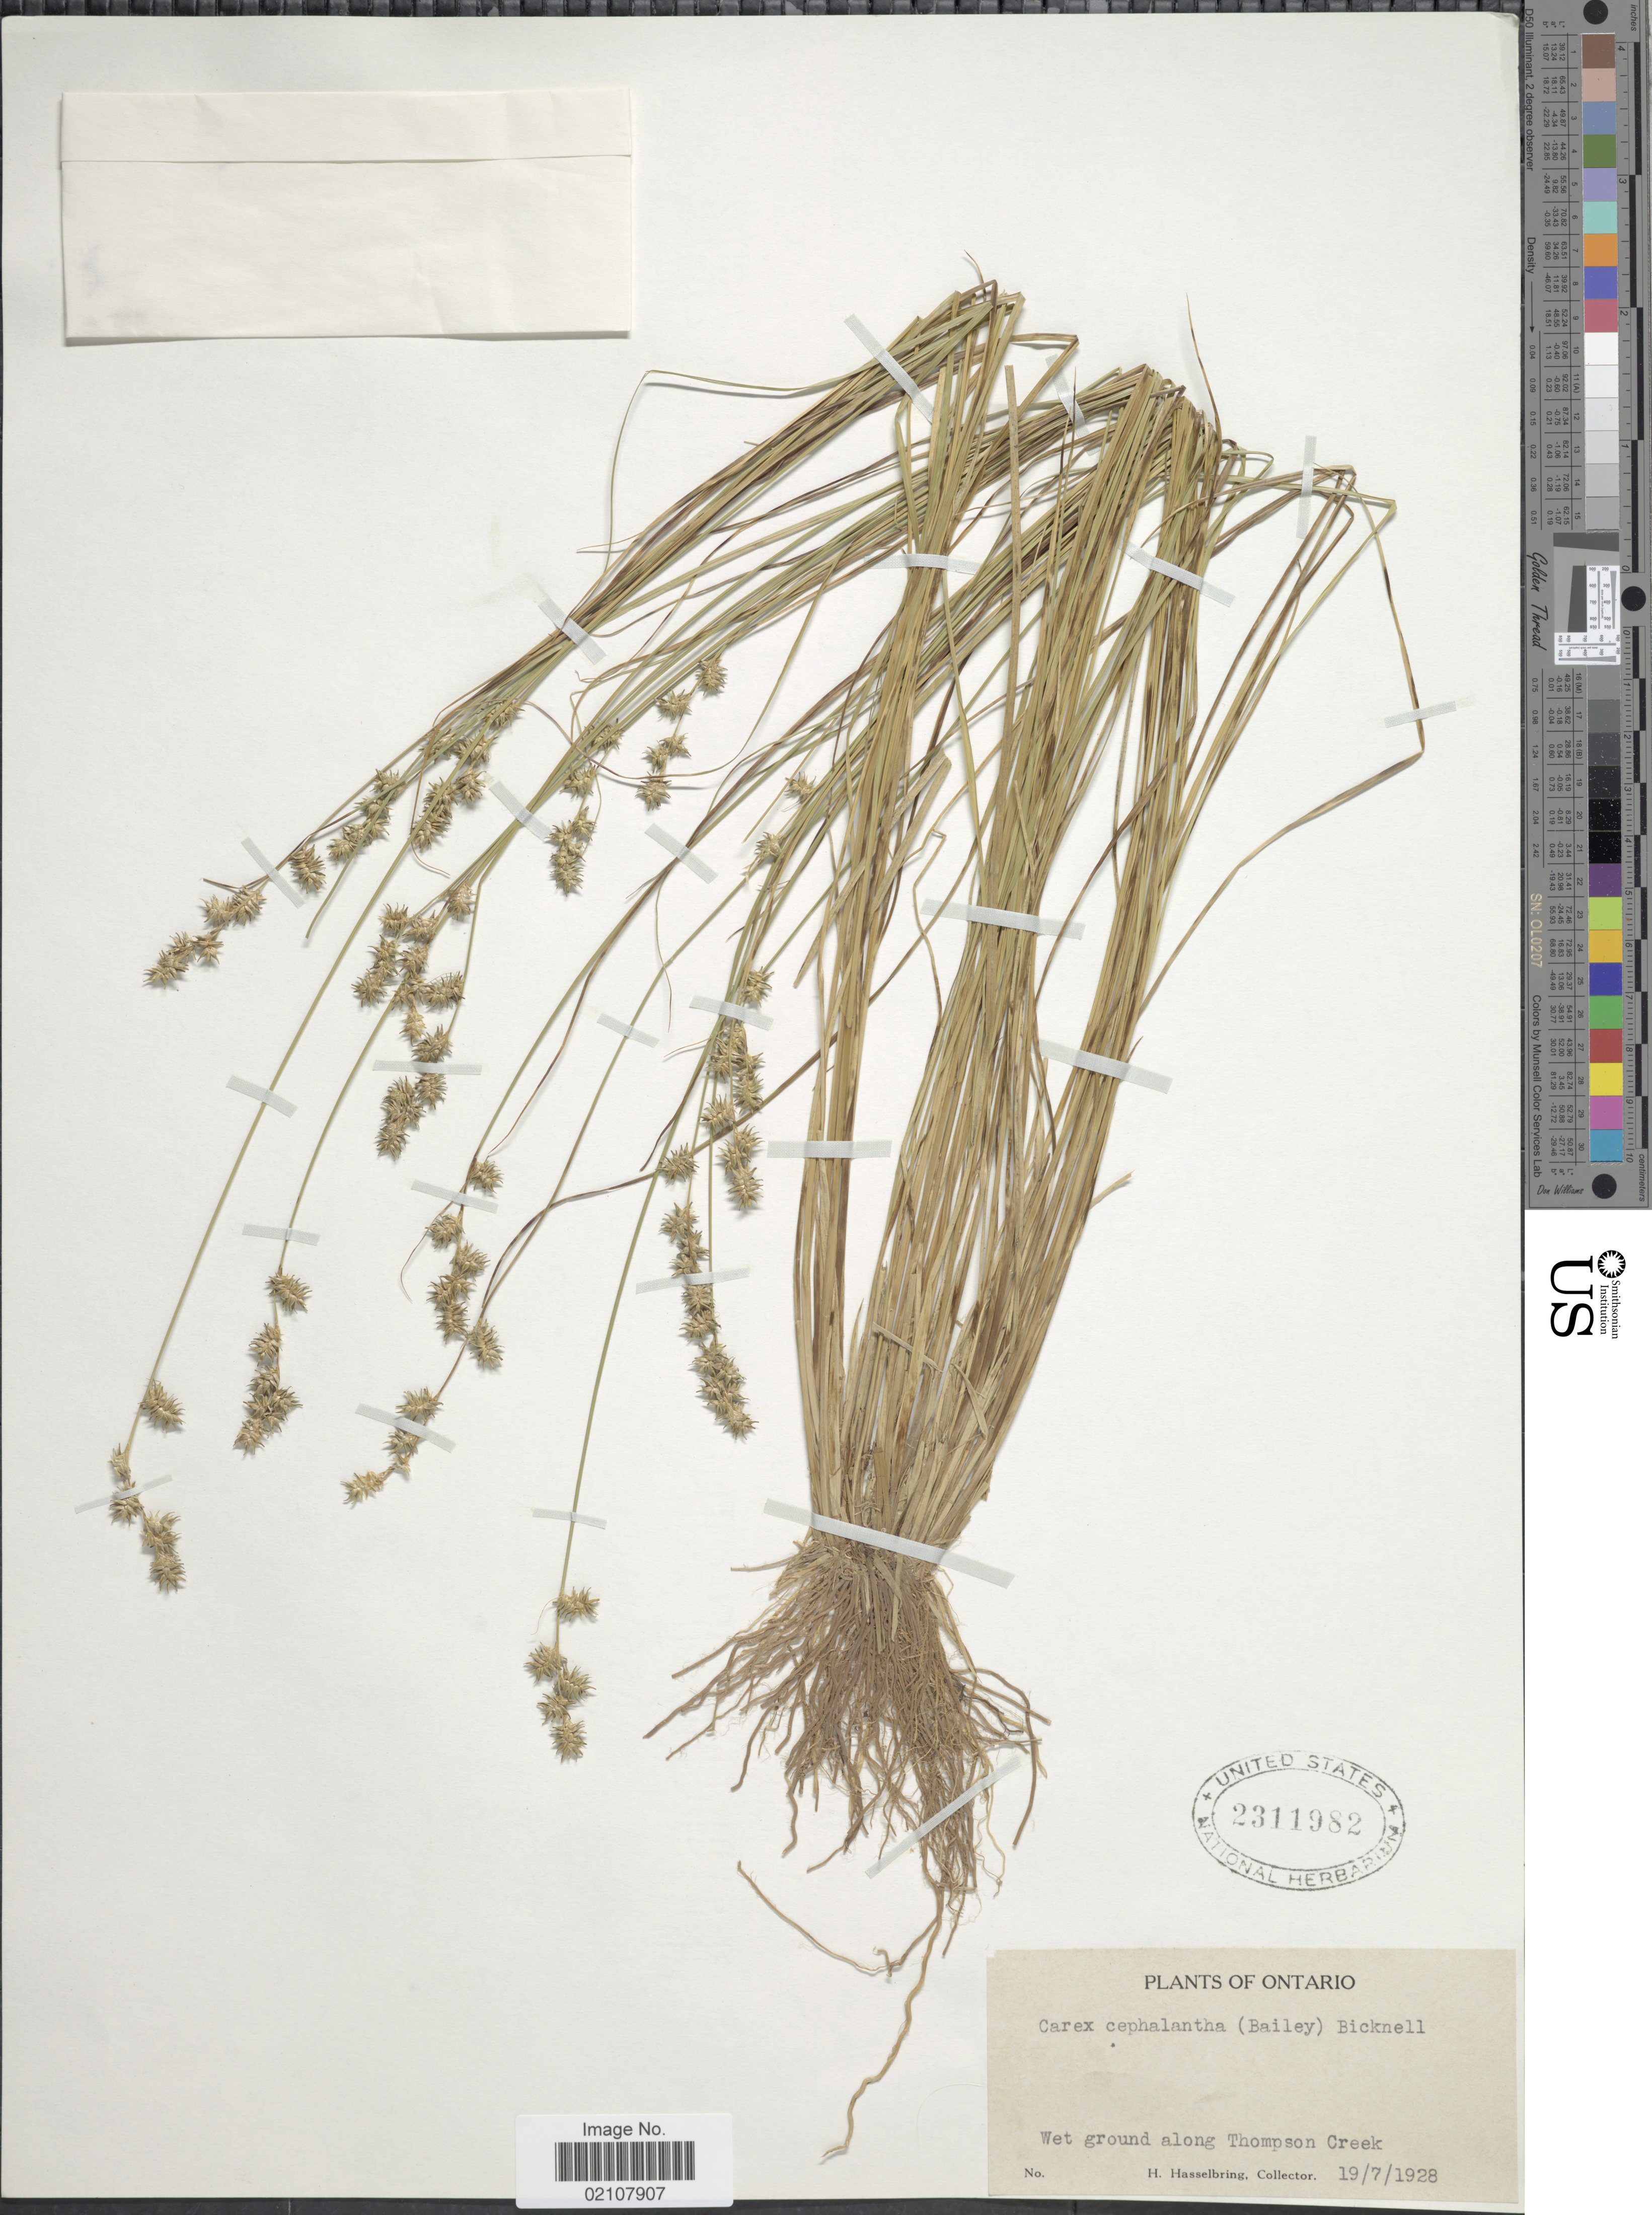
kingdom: Plantae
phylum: Tracheophyta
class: Liliopsida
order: Poales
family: Cyperaceae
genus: Carex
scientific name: Carex echinata subsp. echinata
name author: Murray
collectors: H. Hasselbring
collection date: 1928-07-19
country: Canada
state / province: Ontario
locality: Wet ground along Thompson Creek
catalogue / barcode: US 2311982